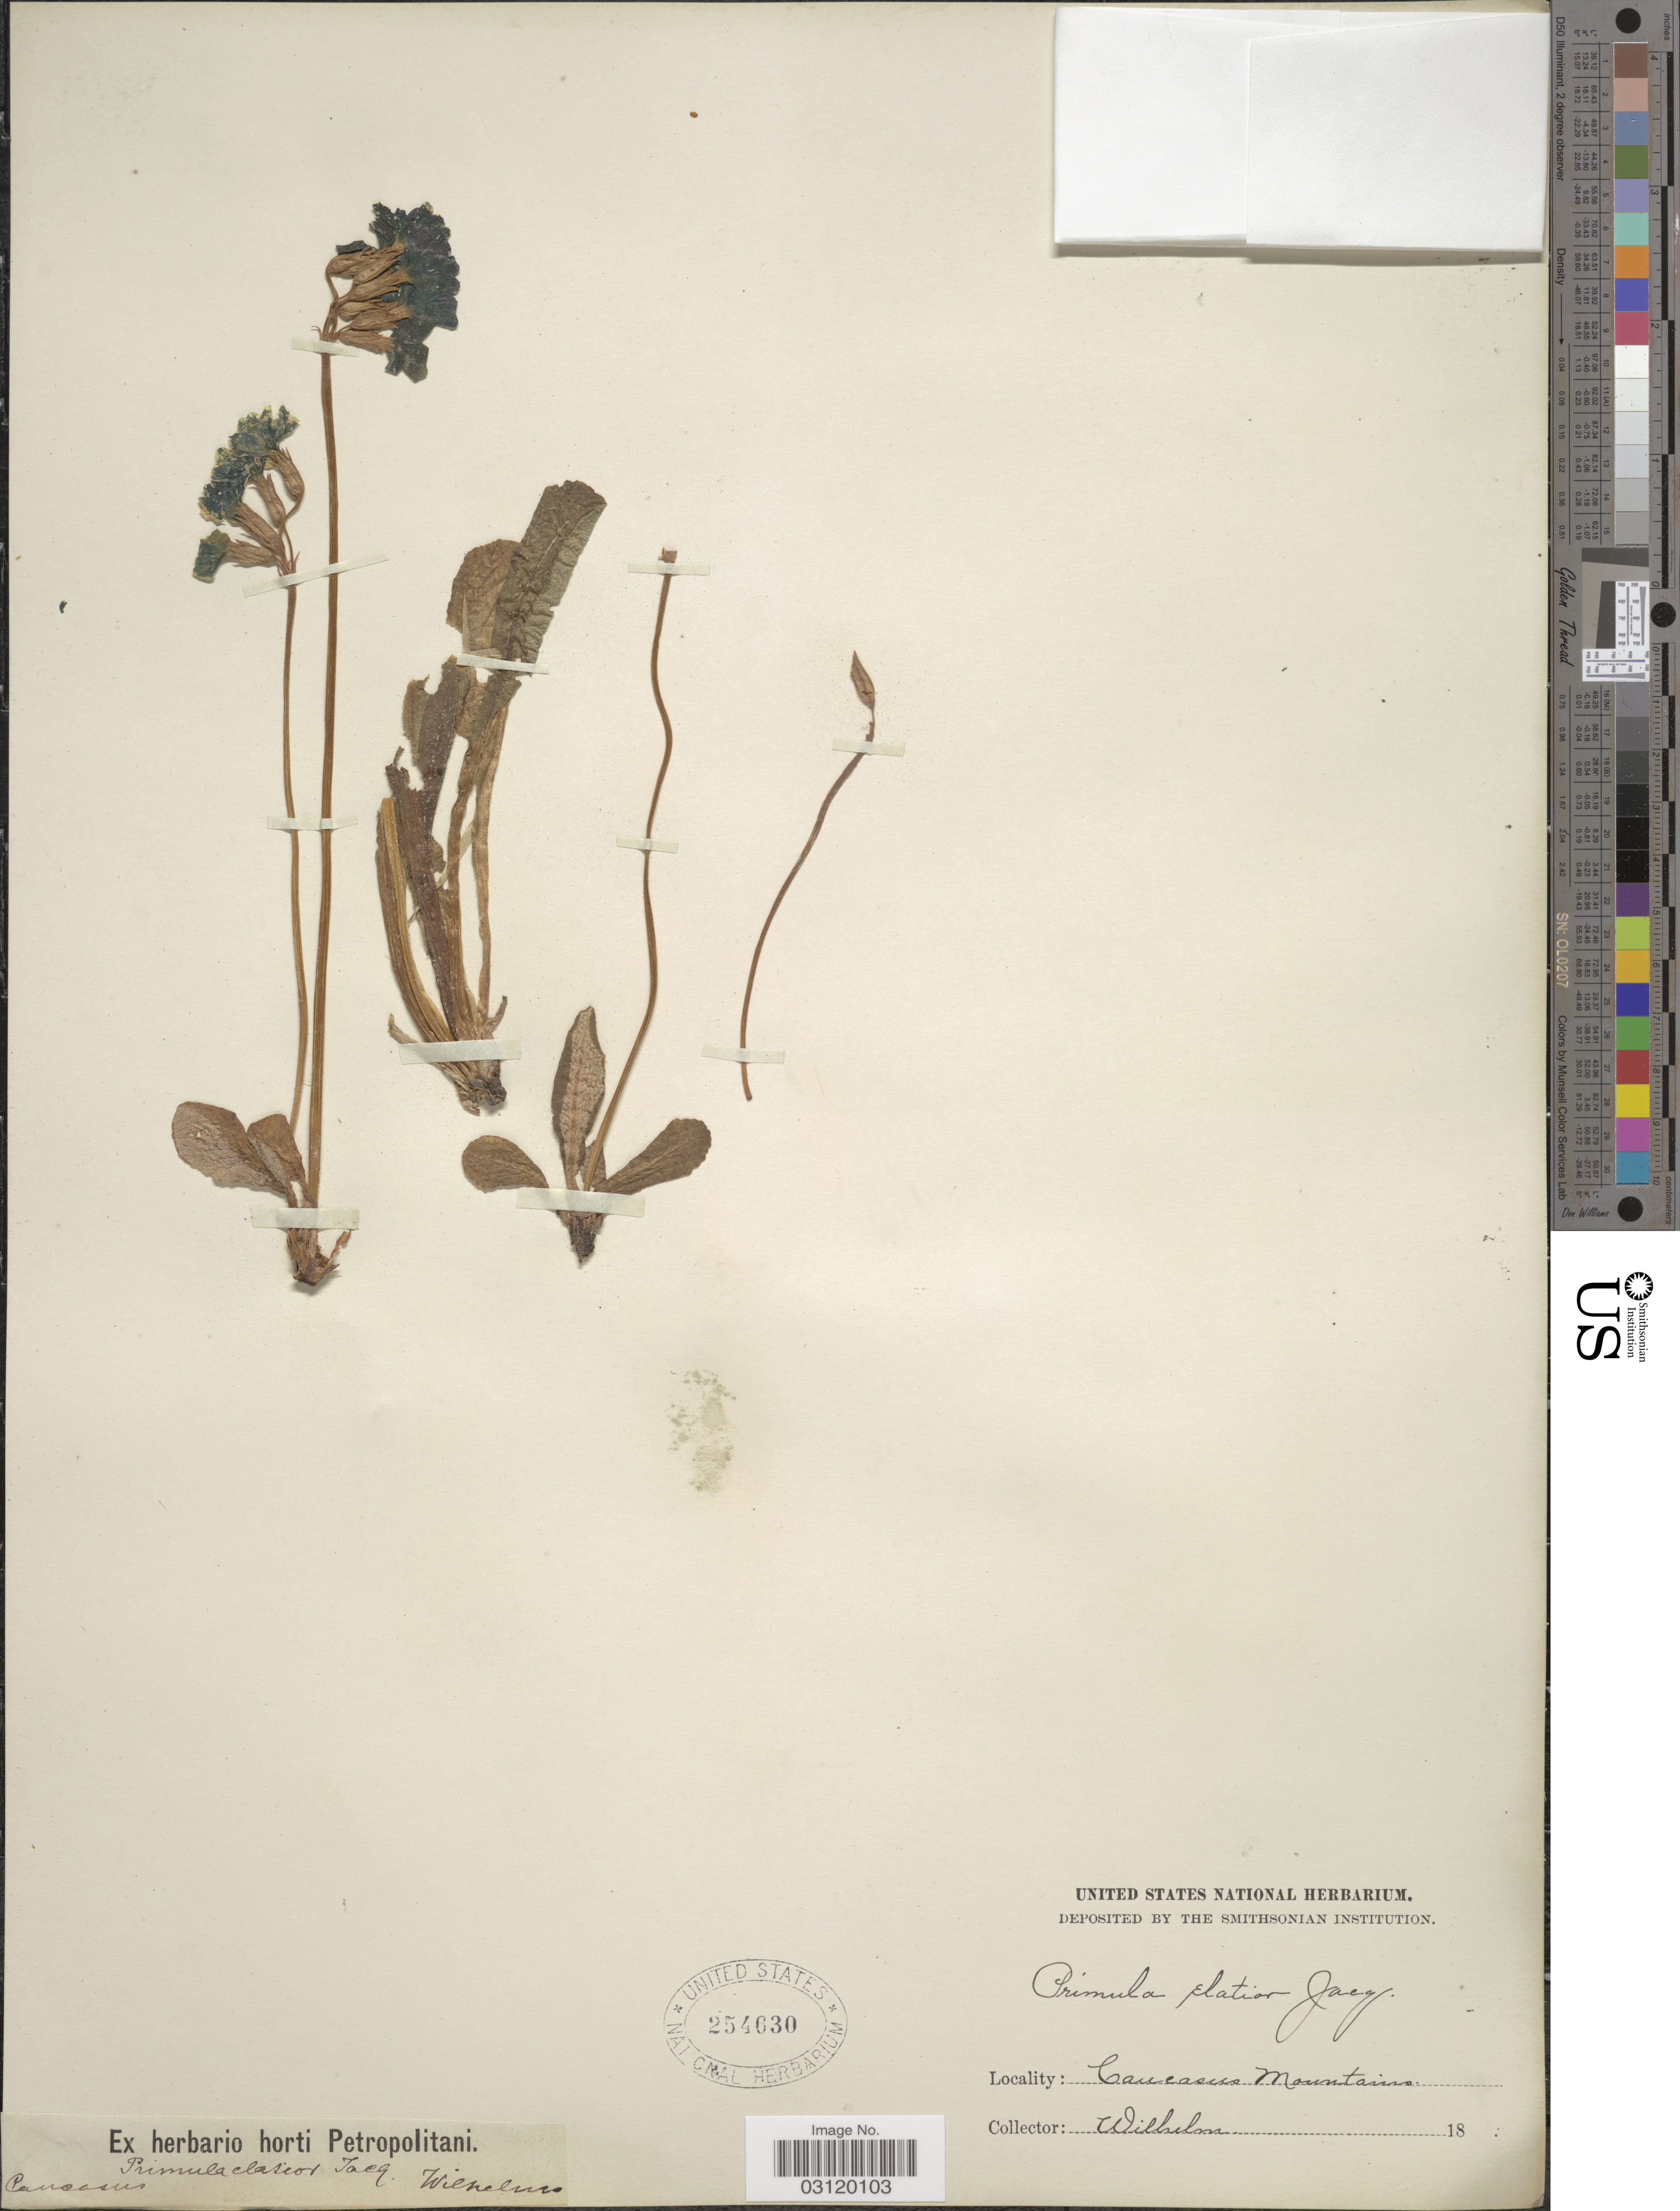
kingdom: Plantae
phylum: Tracheophyta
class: Magnoliopsida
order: Ericales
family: Primulaceae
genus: Primula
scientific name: Primula elatior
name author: (L.) Hill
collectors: Wilhelm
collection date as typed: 18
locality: Caucasus Mountains.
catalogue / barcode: US 254630